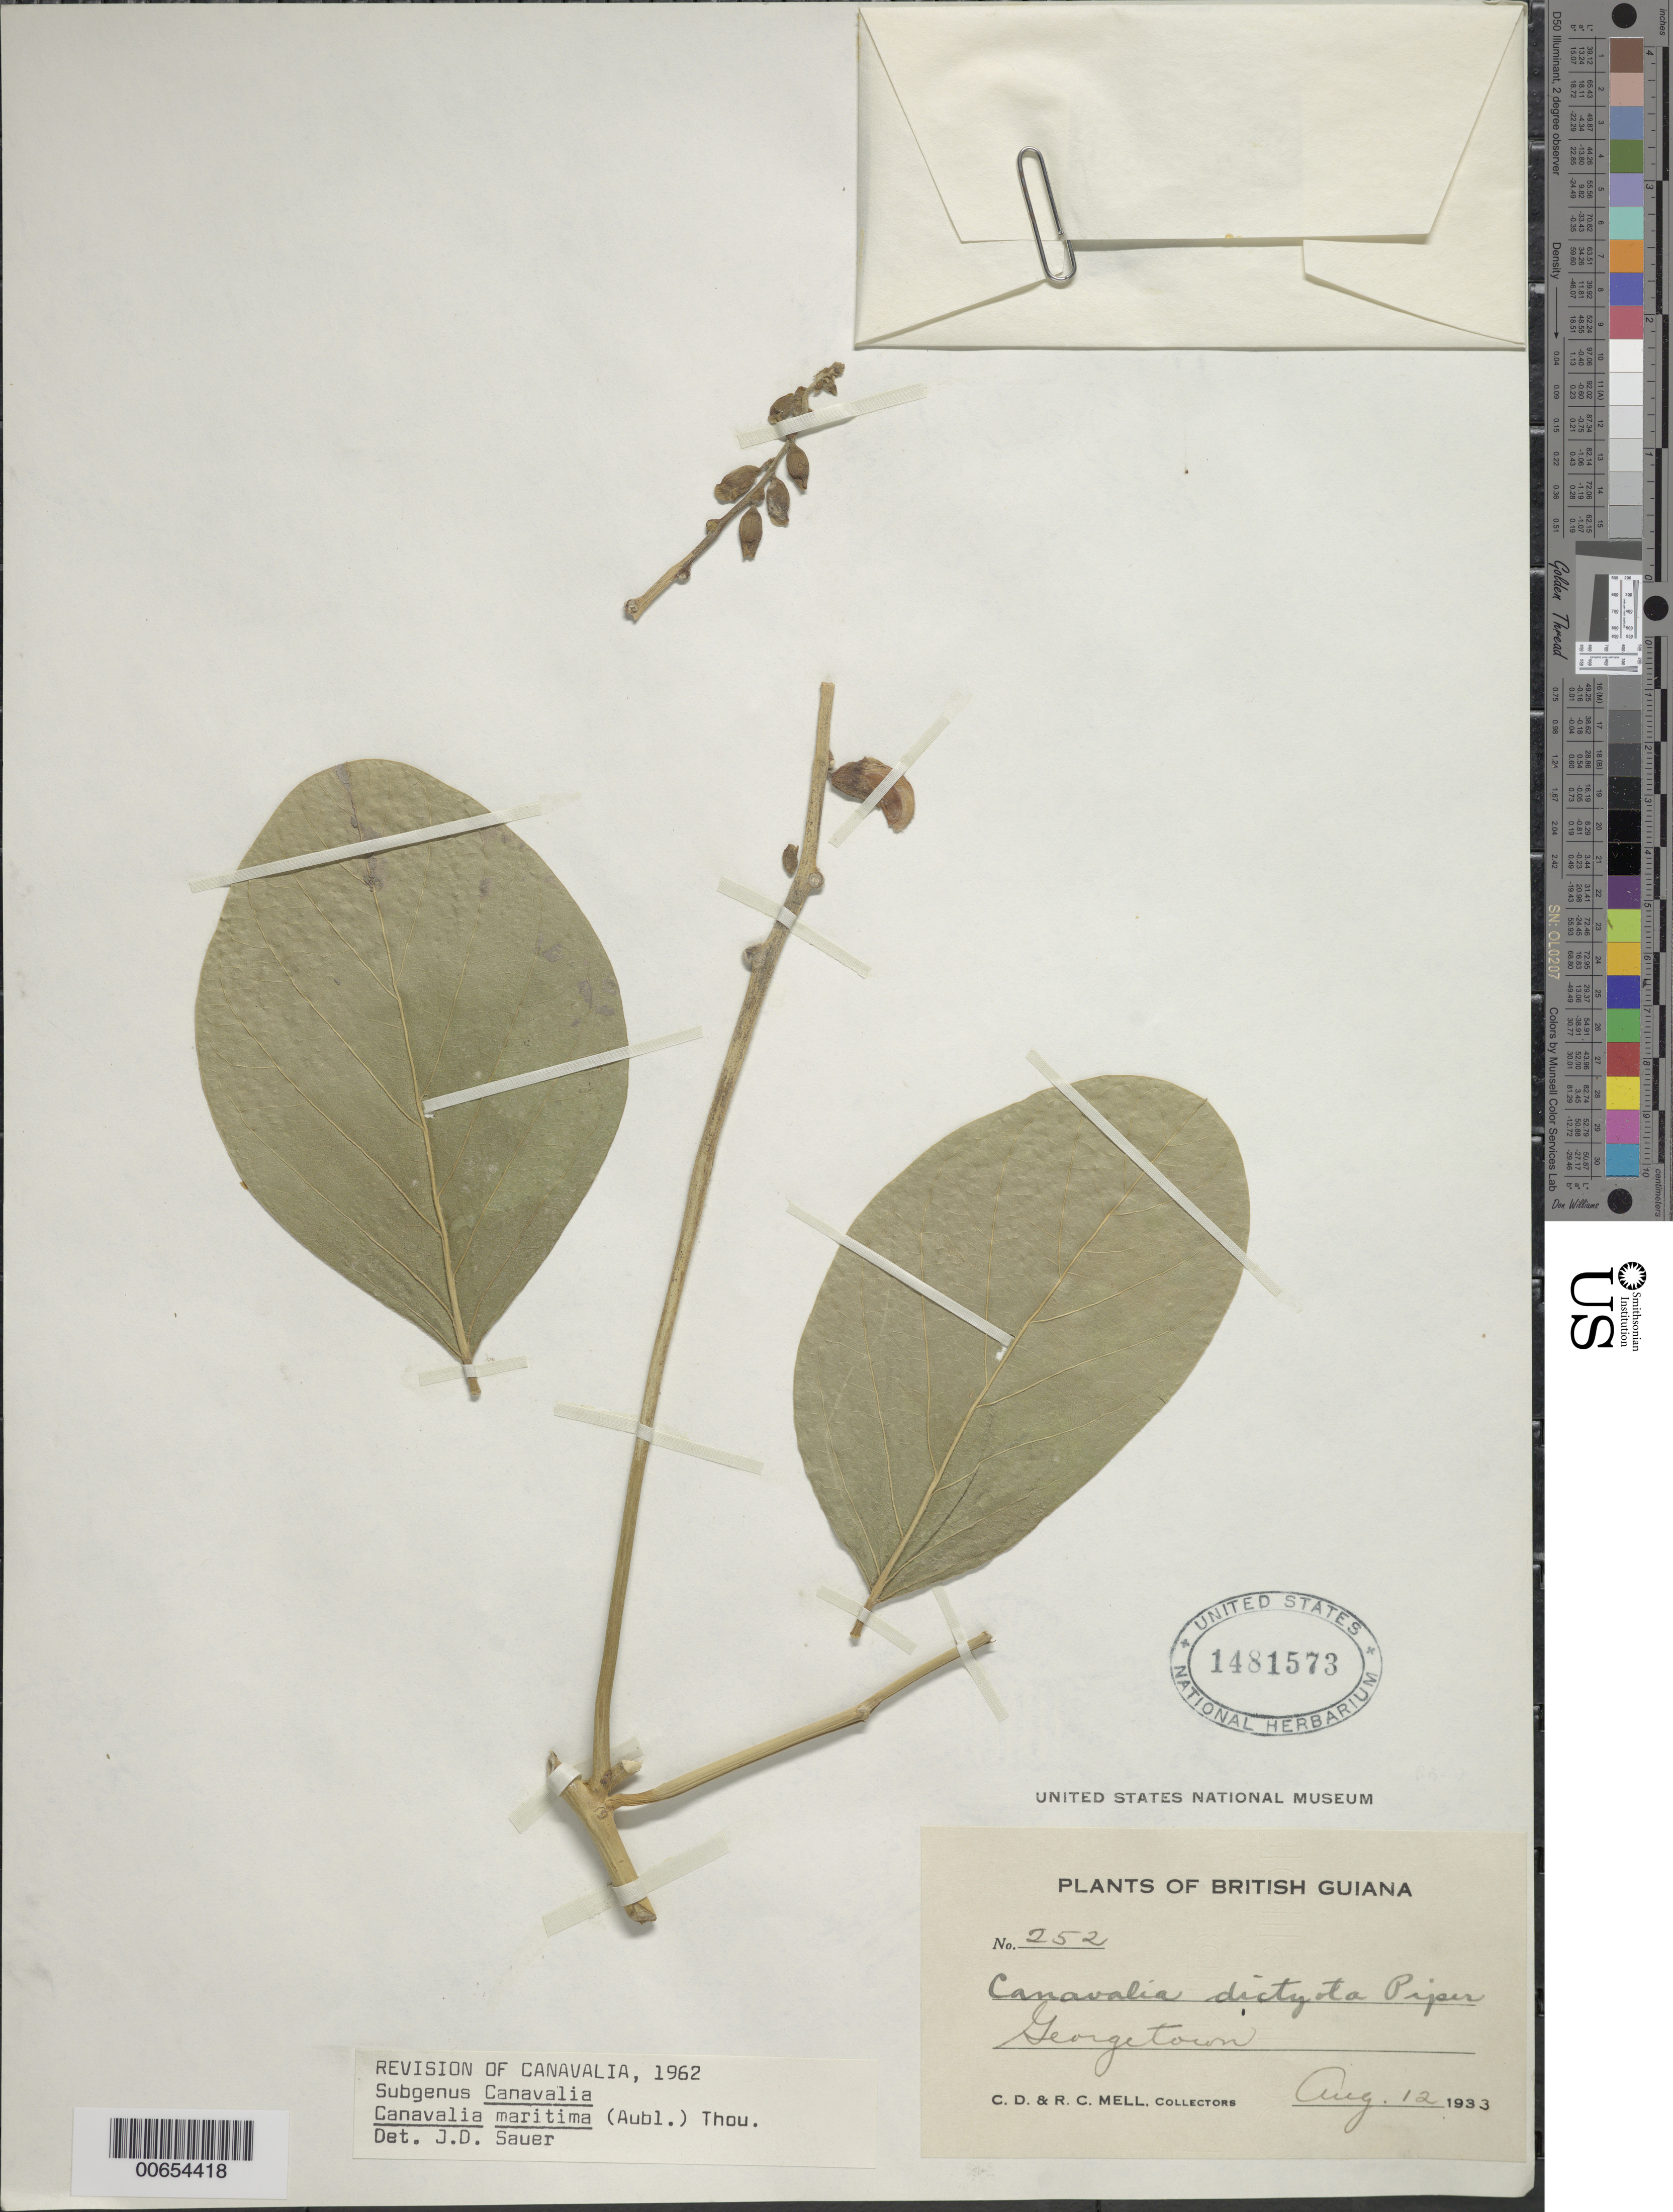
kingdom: Plantae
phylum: Tracheophyta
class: Magnoliopsida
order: Fabales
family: Fabaceae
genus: Canavalia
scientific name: Canavalia rosea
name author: (Sw.) DC.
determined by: Sauer, J. D.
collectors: C. D. Mell & R. Mell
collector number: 252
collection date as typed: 12-Aug-33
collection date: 1933-08-12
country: Guyana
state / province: Demerara-Mahaica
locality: Georgetown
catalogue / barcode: US 1481573